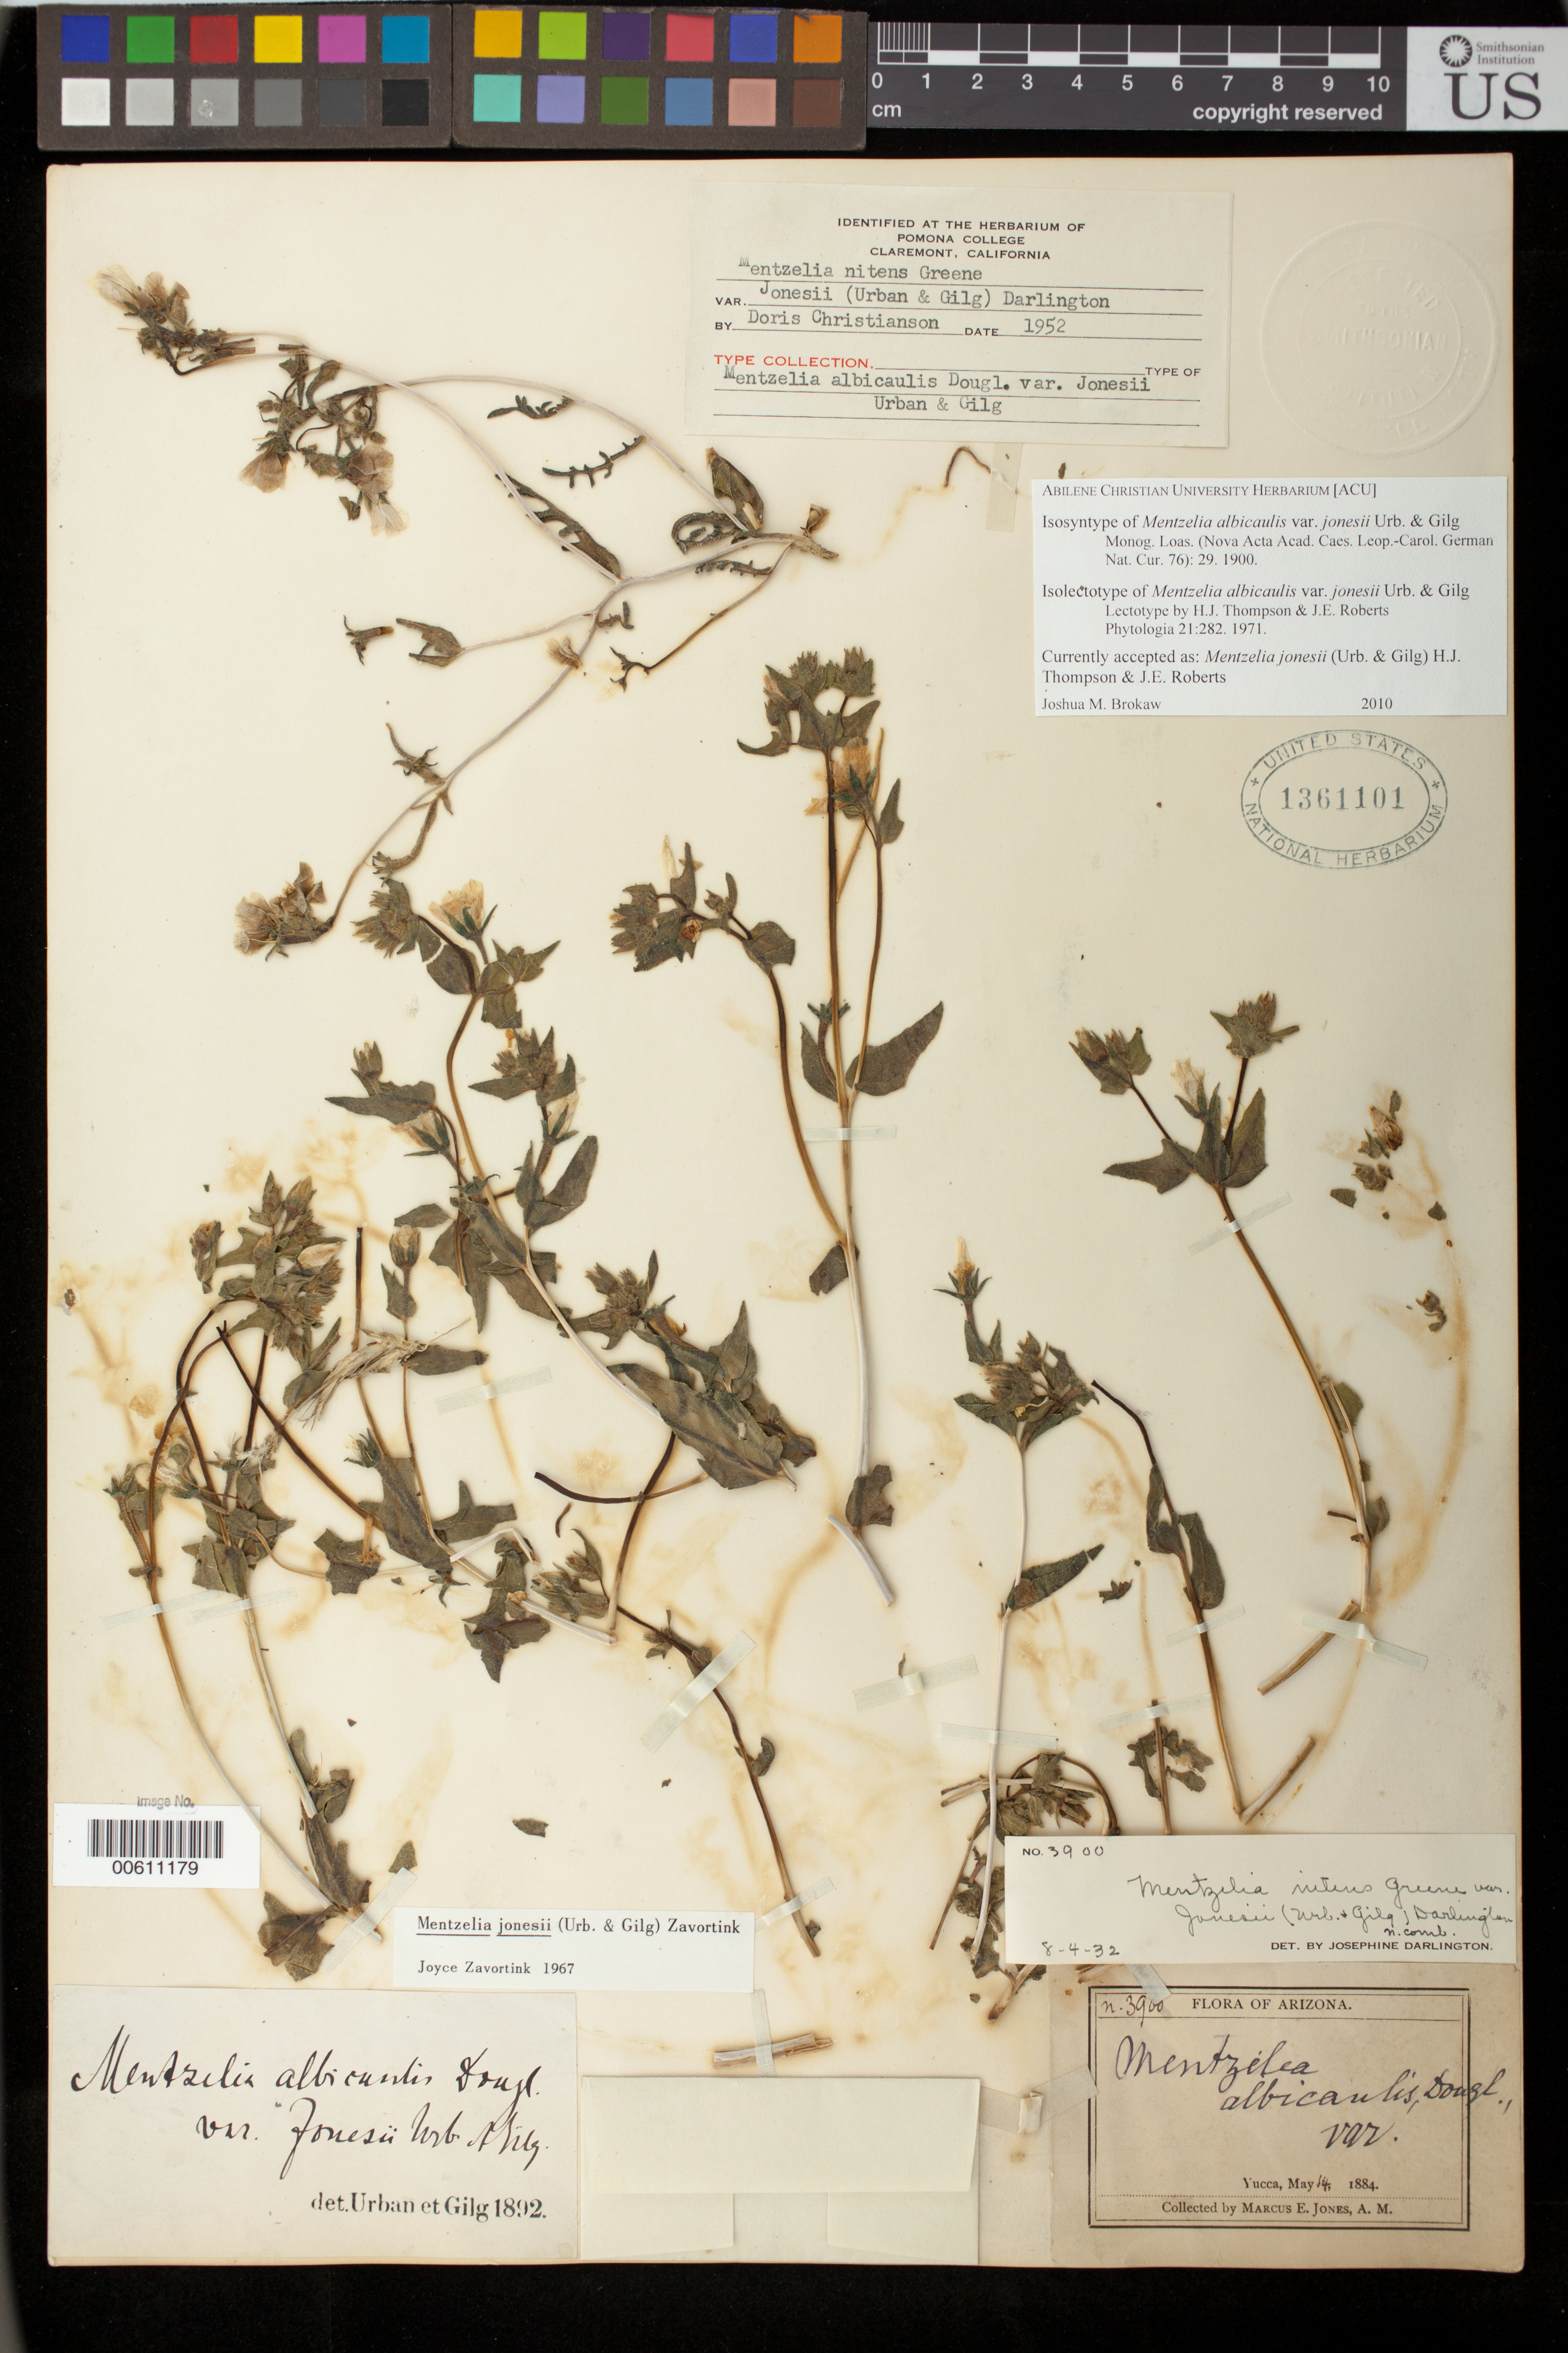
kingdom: Plantae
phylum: Tracheophyta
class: Magnoliopsida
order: Cornales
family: Loasaceae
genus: Mentzelia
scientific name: Mentzelia albicaulis var. jonesii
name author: Urb. & Gilg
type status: Isolectotype; Isosyntype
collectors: M. E. Jones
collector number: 3900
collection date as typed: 14 May 1884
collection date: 1884-05-14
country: United States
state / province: Arizona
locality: Yucca.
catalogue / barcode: US 1361101